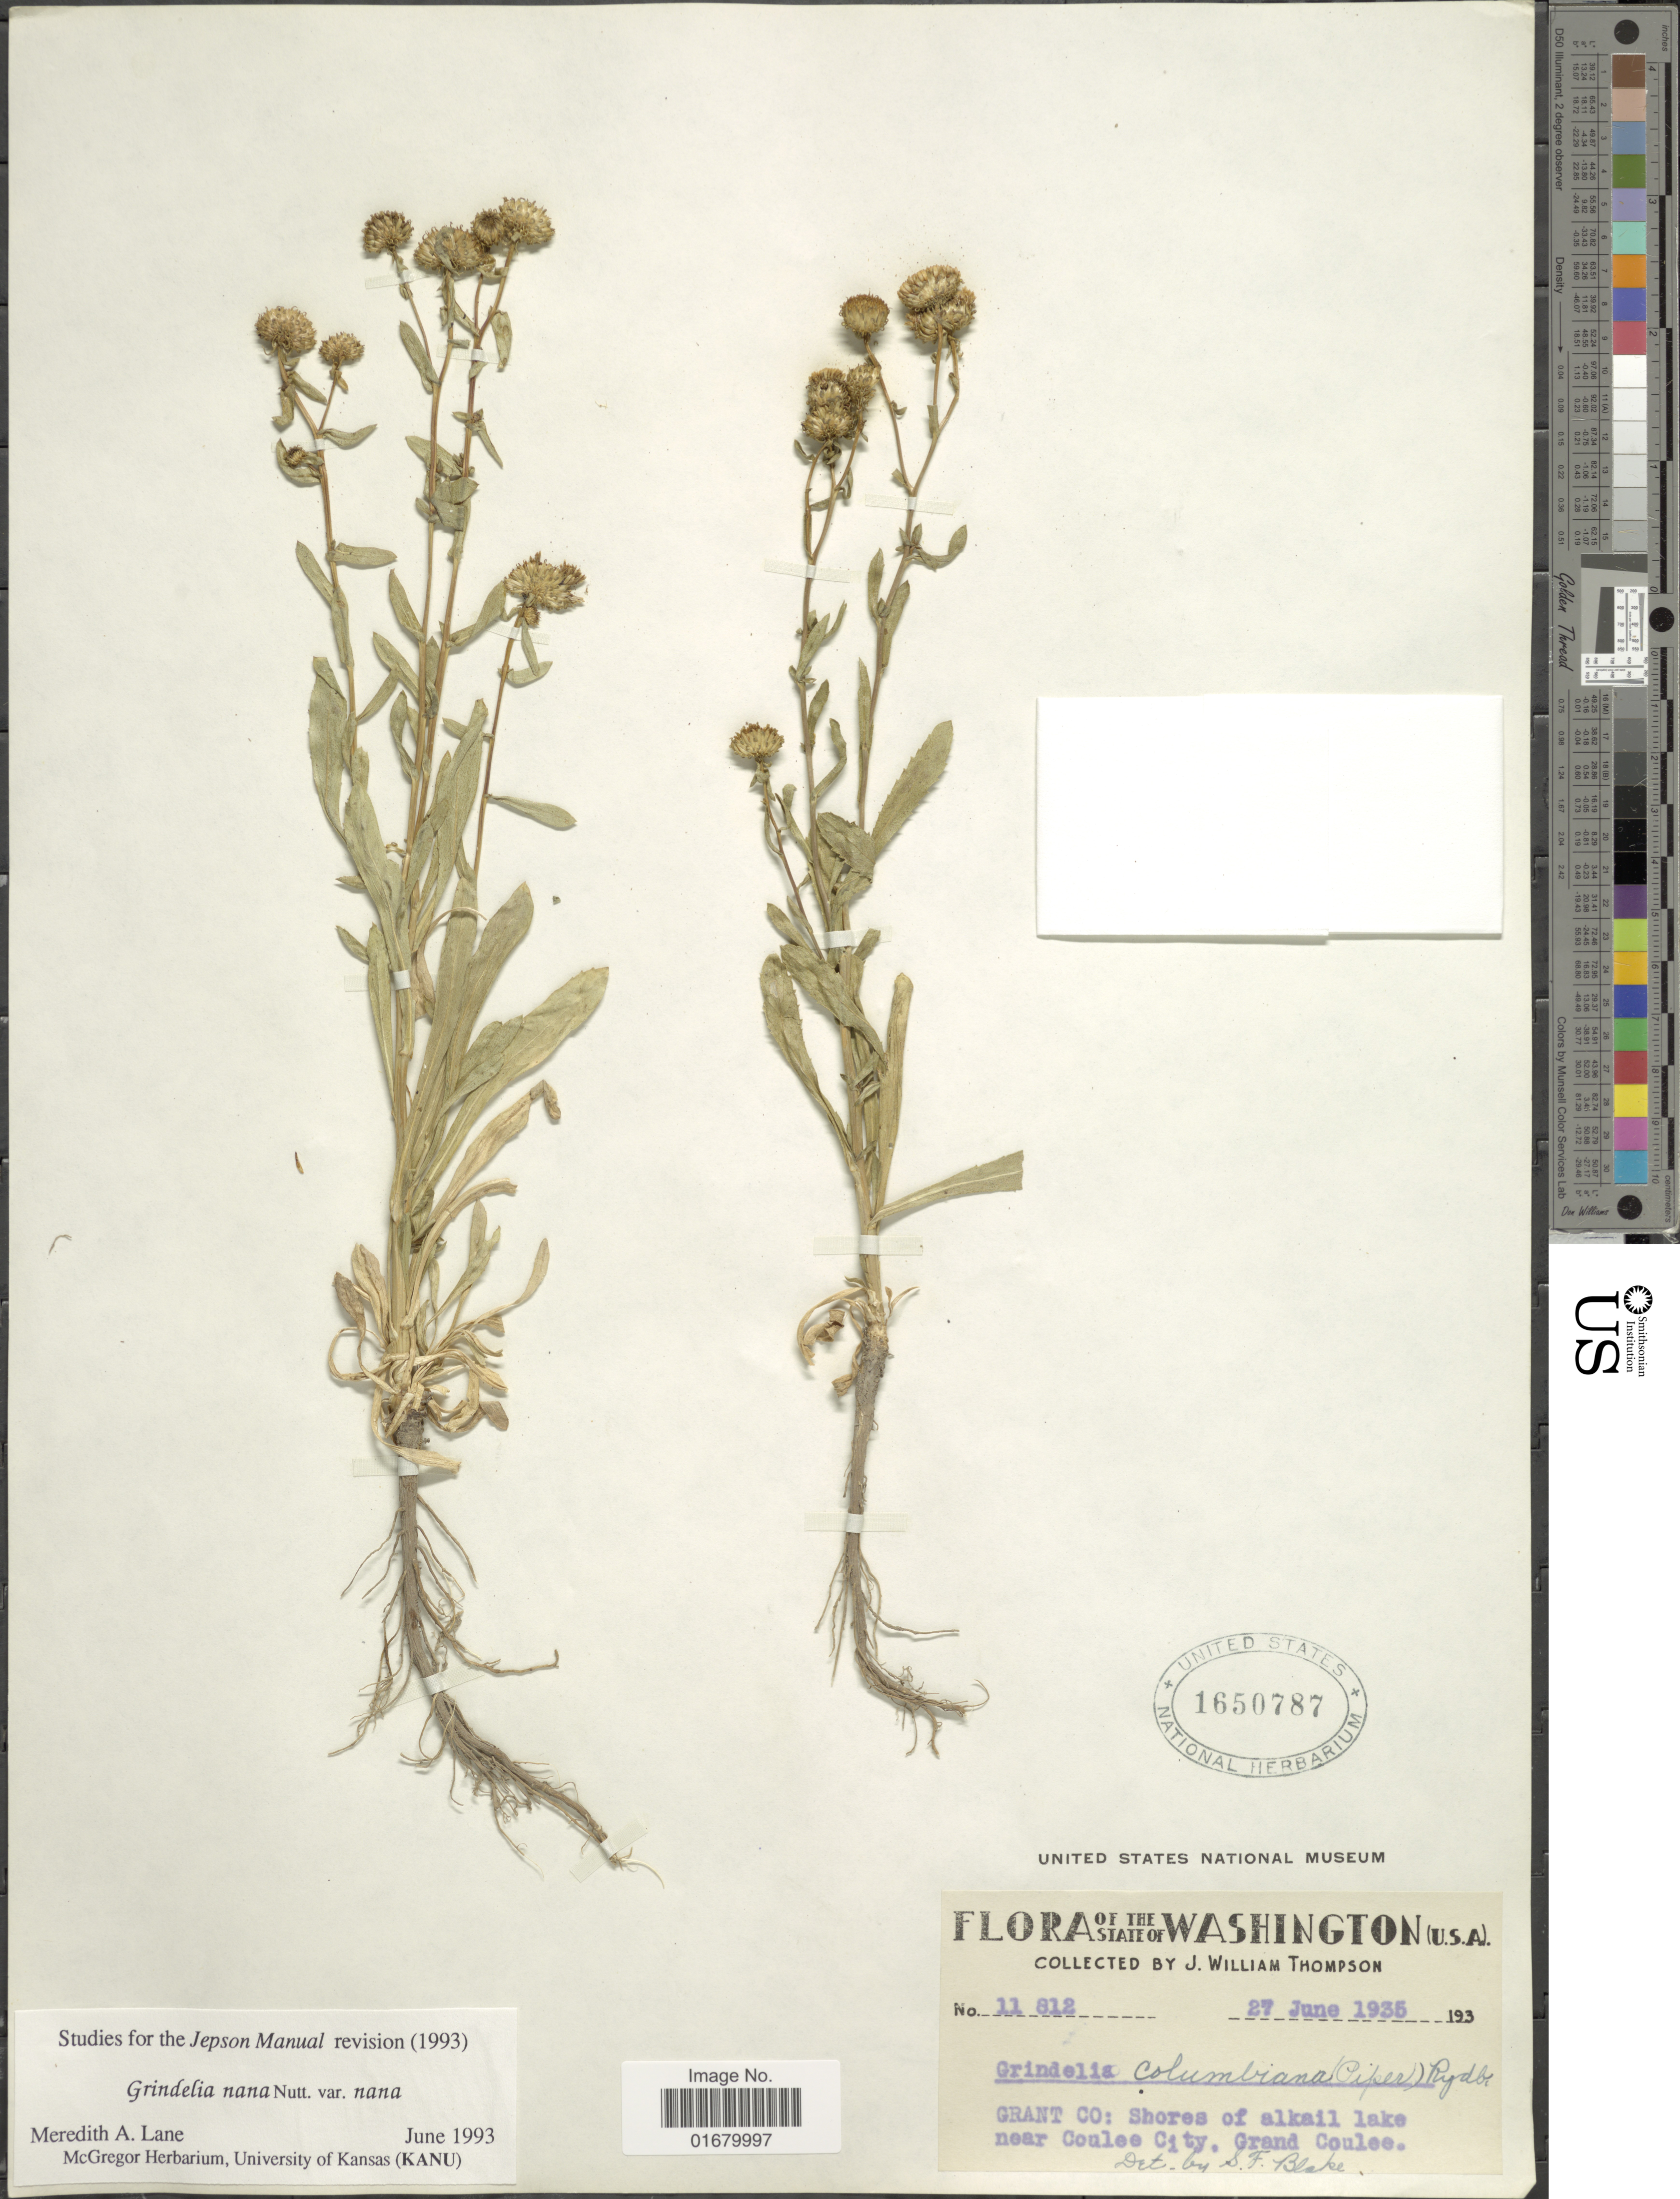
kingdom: Plantae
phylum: Tracheophyta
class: Magnoliopsida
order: Asterales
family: Asteraceae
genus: Grindelia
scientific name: Grindelia nana var. nana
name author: Nutt.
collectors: J. W. Thompson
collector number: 11812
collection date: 1935-06-27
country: United States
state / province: Washington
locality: Grant CoL shores of alkail lake, near Coulle City, Grand Coulee.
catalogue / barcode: US 1650787